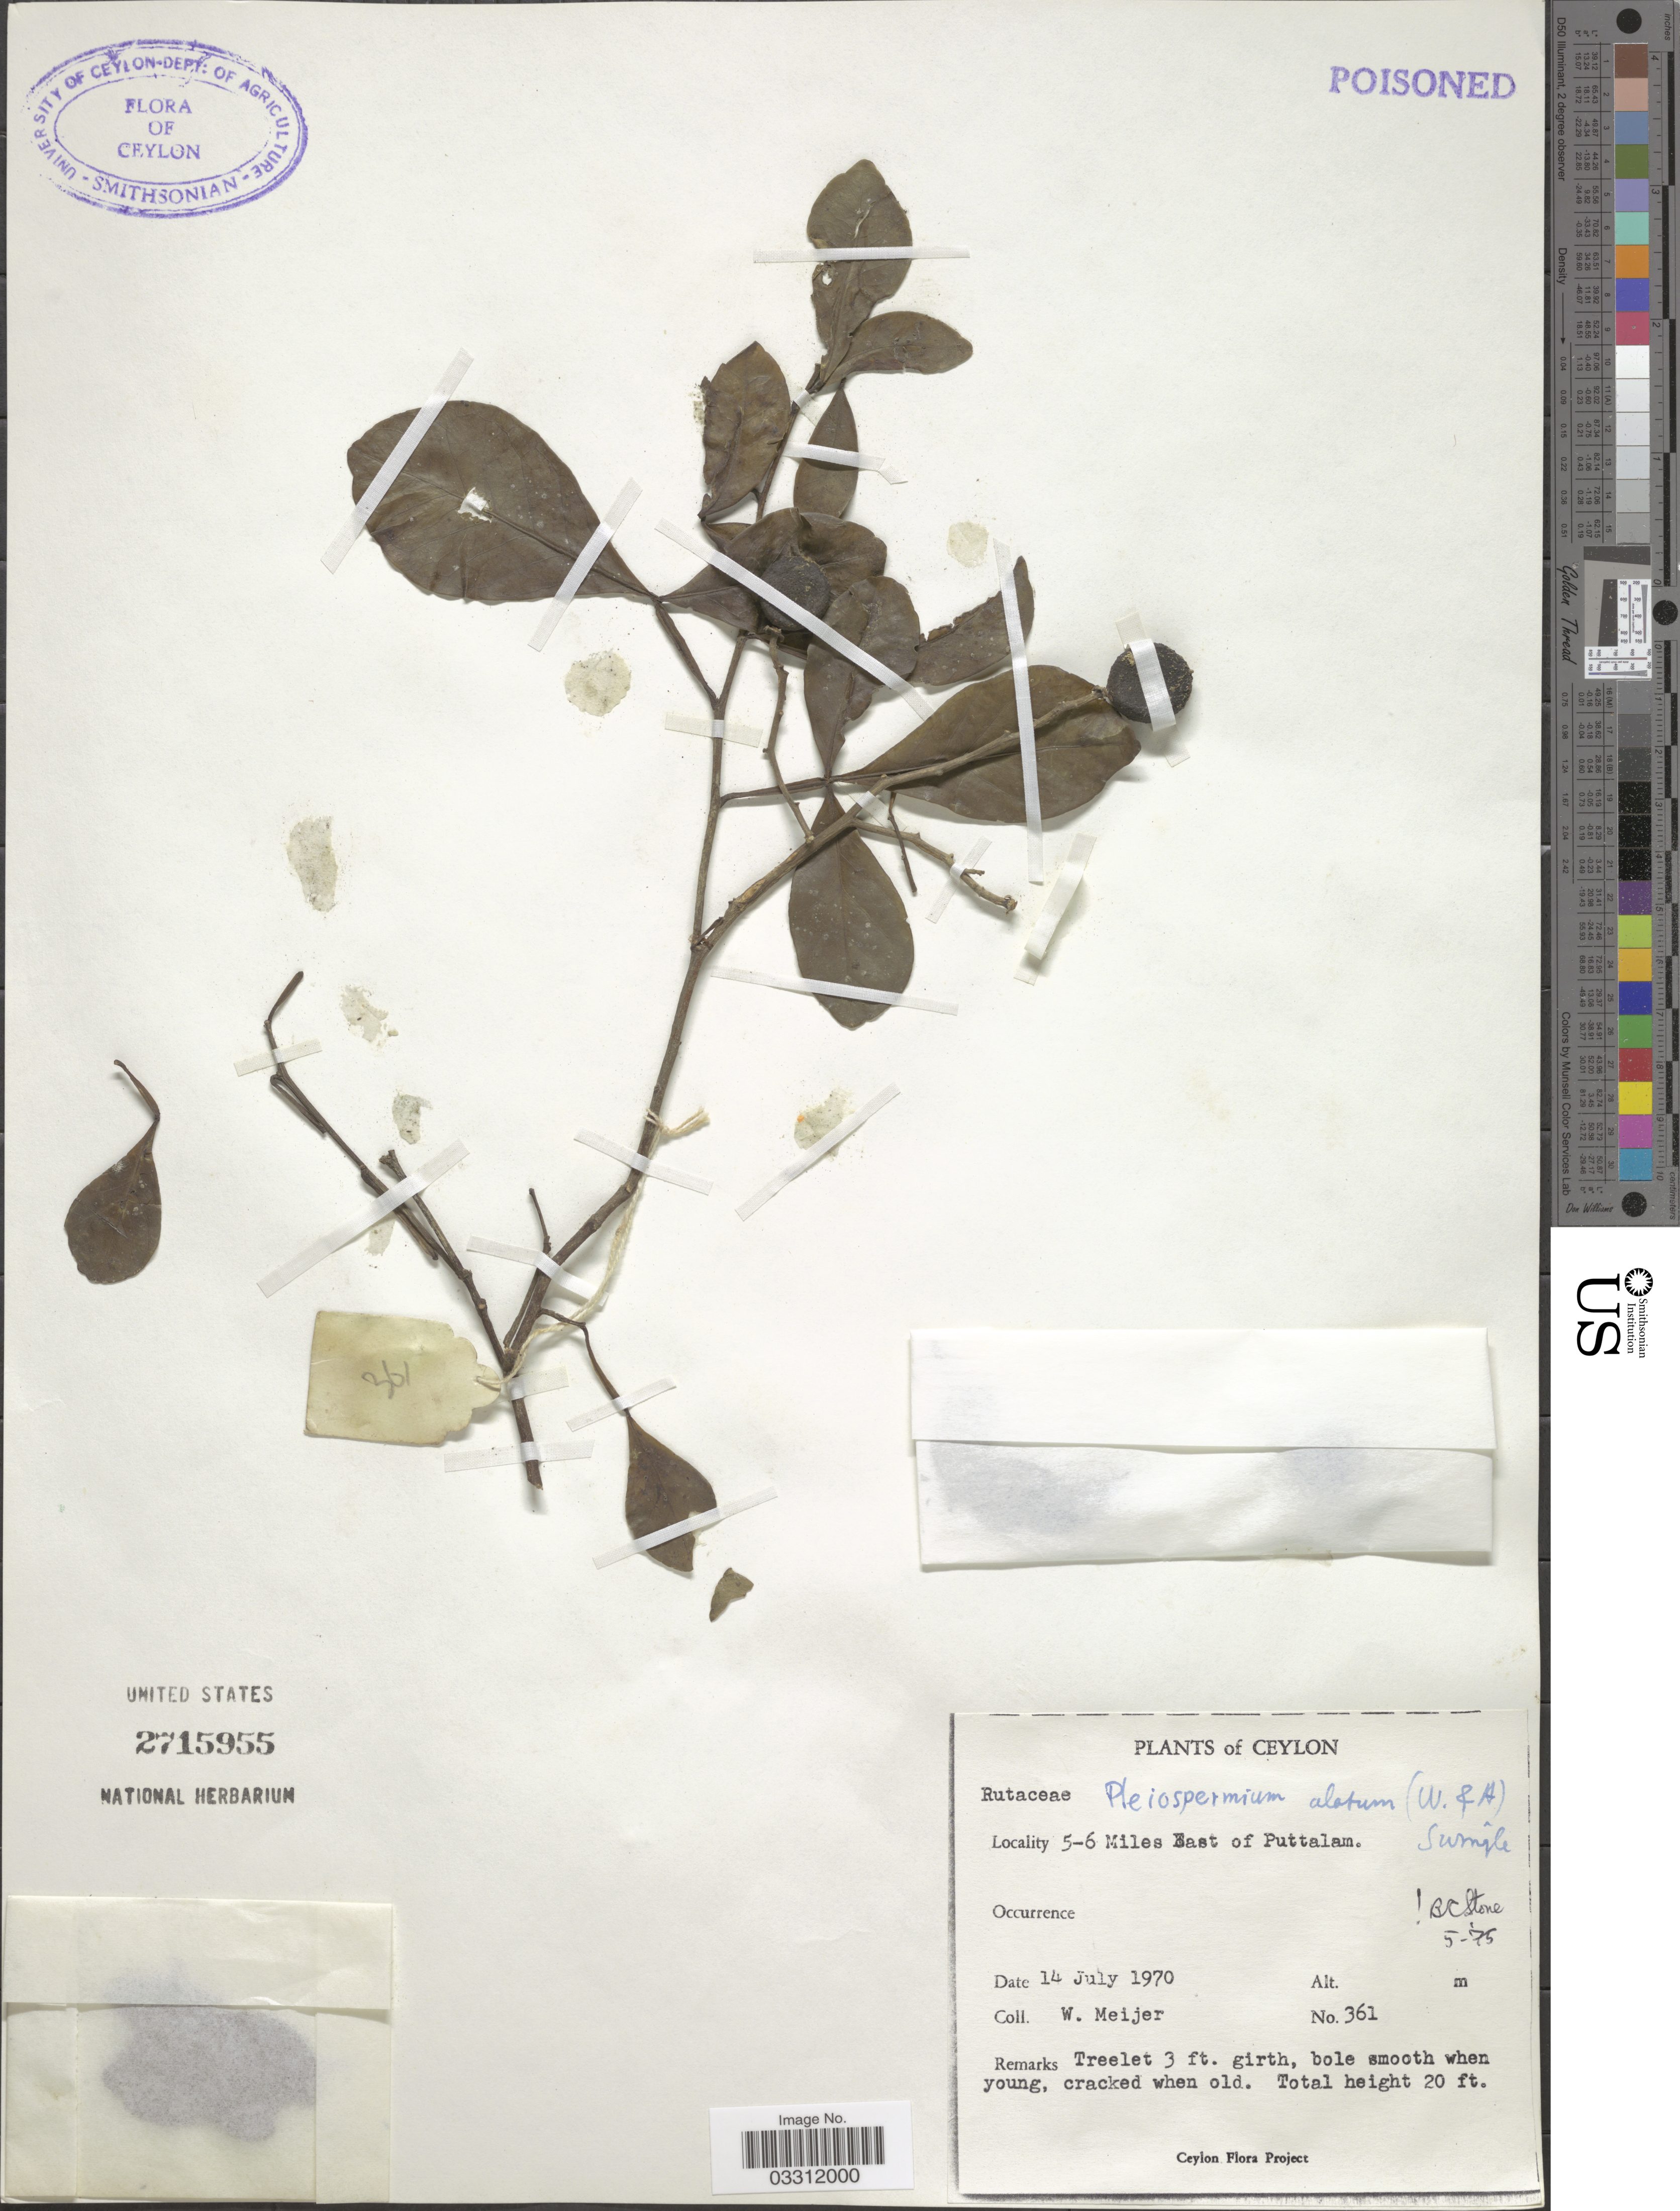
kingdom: Plantae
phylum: Tracheophyta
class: Magnoliopsida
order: Sapindales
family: Rutaceae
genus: Pleiospermium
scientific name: Pleiospermium alatum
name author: (Wight & Arn.) Swingle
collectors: W. Meijer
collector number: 361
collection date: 1970-07-14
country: Sri Lanka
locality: Ceylon, 5-6 Miles East of Puttalam.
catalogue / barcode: US 2715955